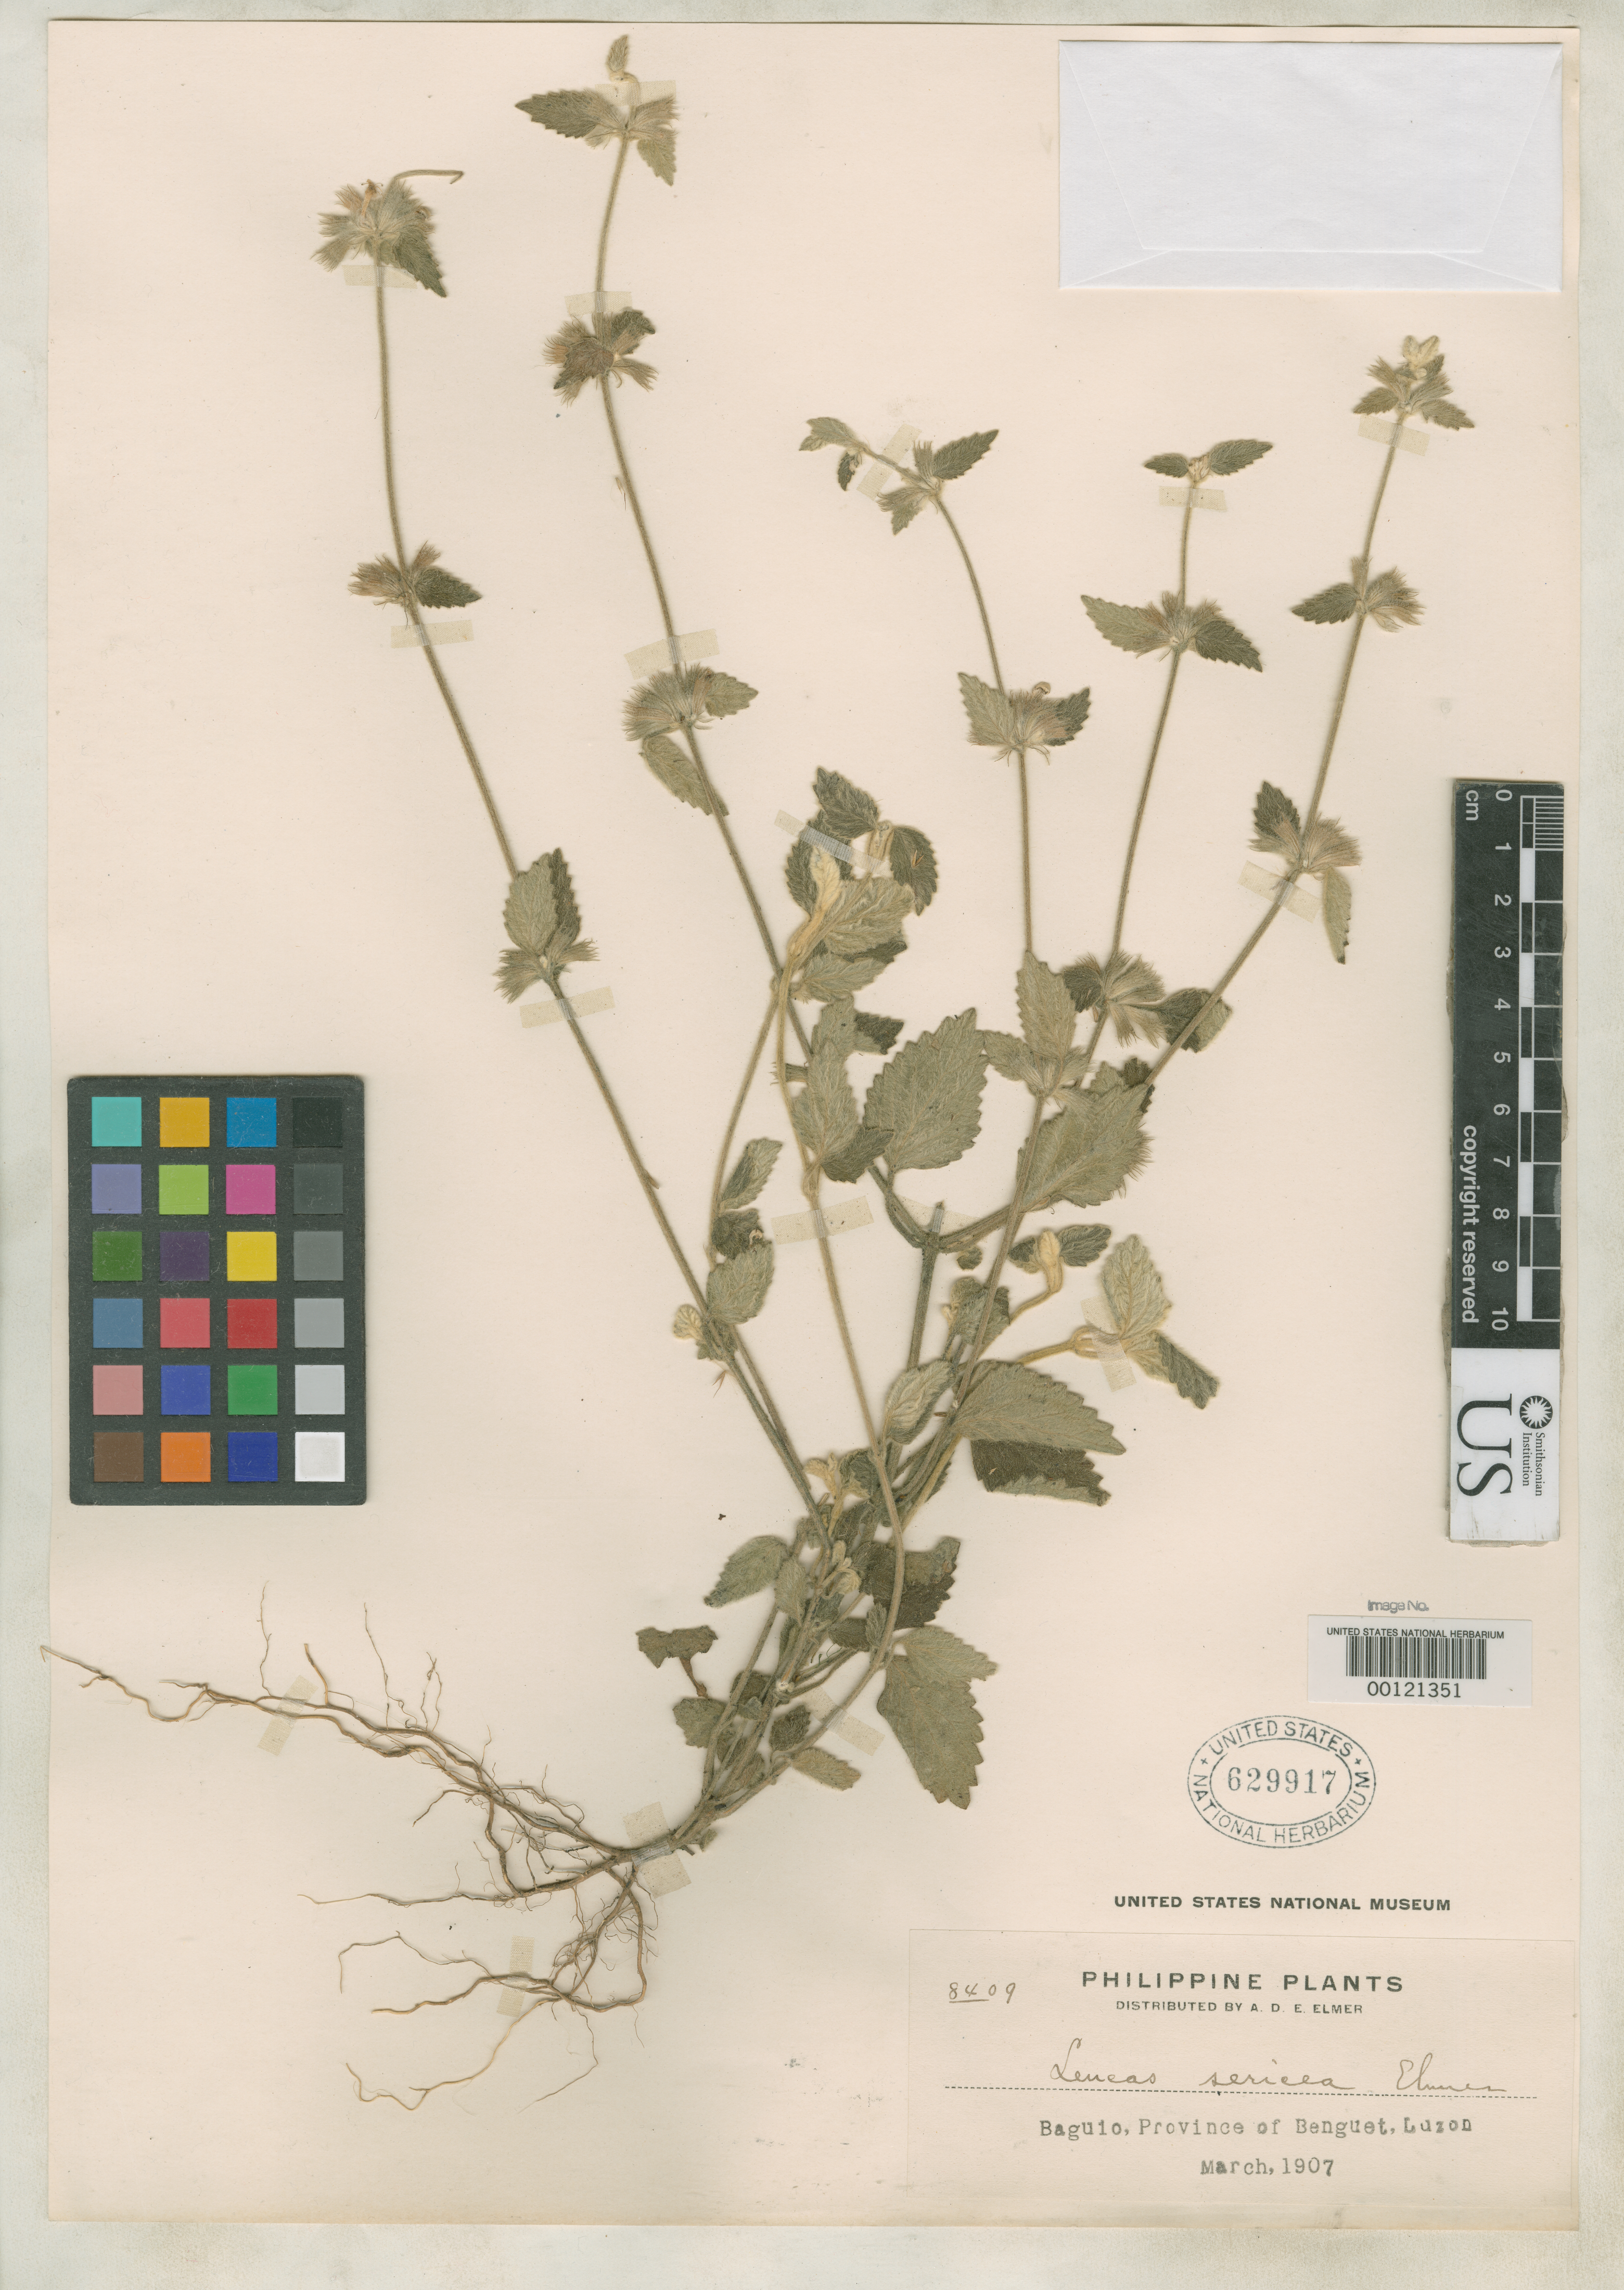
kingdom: Plantae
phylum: Tracheophyta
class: Magnoliopsida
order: Lamiales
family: Lamiaceae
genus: Leucas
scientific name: Leucas sericea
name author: Elmer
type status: Isotype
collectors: A. D. E. Elmer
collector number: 8409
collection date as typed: Mar 1907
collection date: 1907-03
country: Philippines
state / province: Cordillera (Administrative Region)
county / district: Benguet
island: Luzon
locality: Baguio, Mt. Santo Tomas.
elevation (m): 2250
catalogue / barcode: US 629917